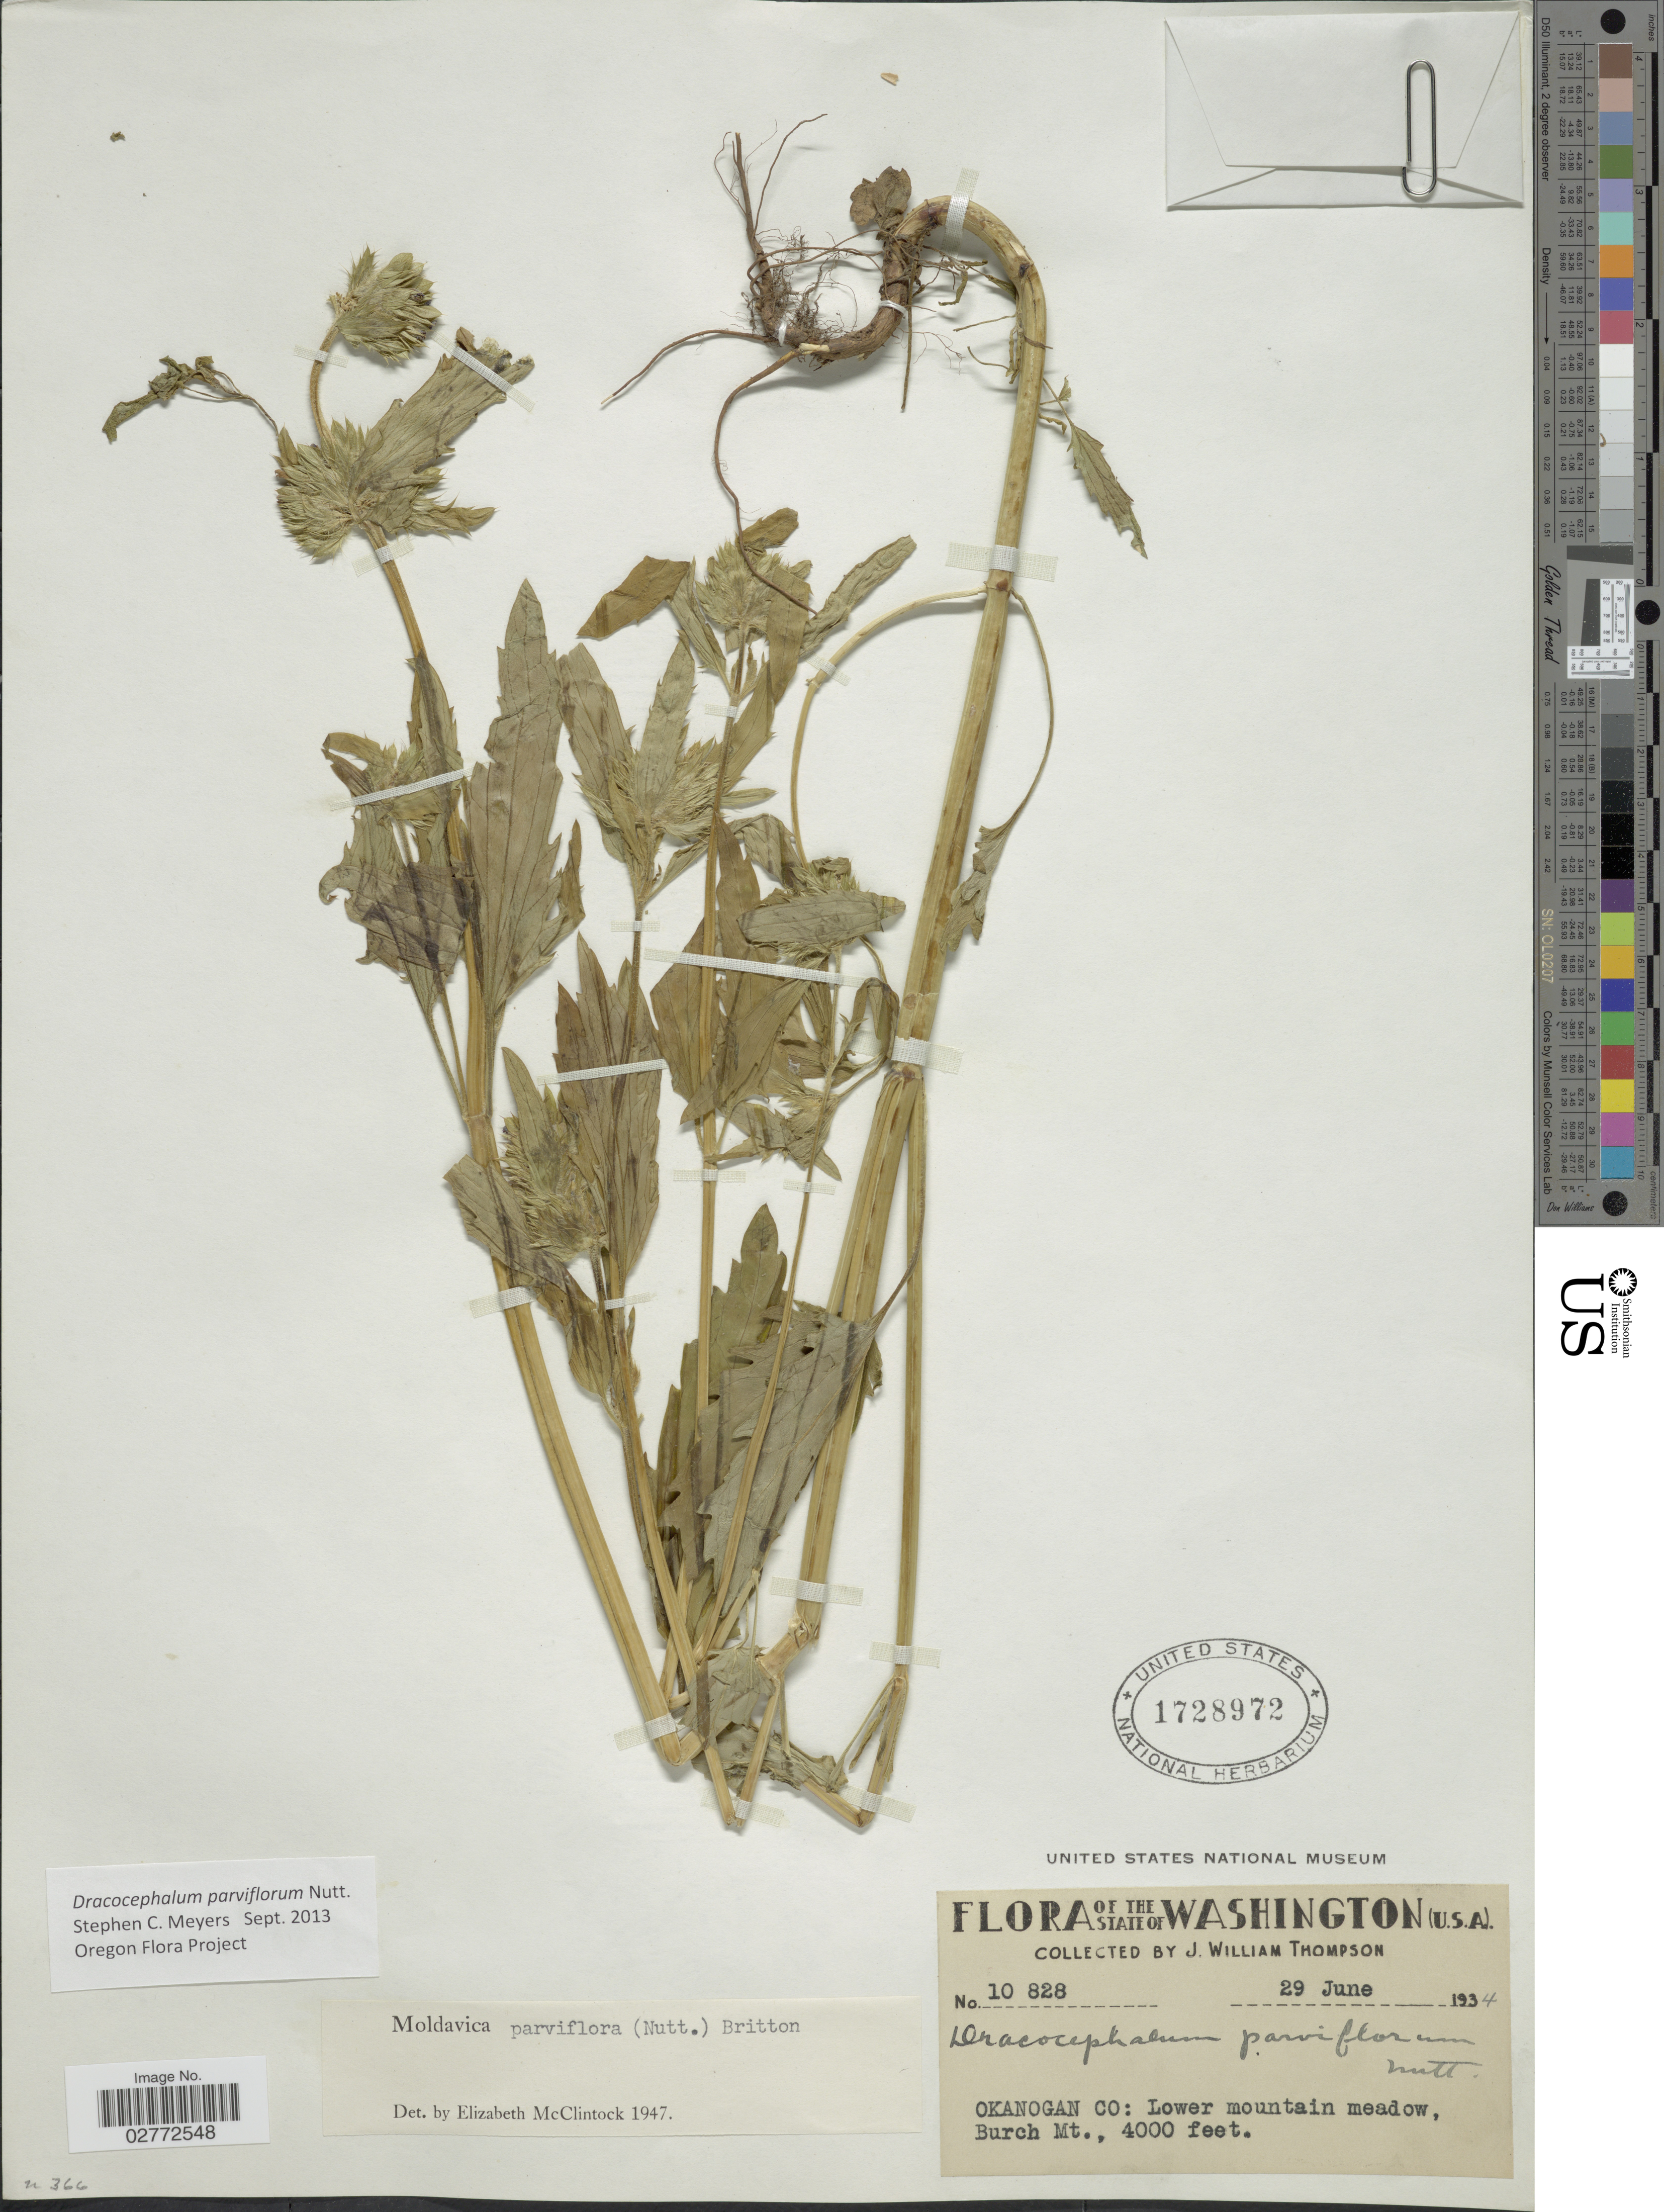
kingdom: Plantae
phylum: Tracheophyta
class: Magnoliopsida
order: Lamiales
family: Lamiaceae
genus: Dracocephalum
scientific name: Dracocephalum parviflorum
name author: Nutt.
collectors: J. W. Thompson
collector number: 10828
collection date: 1934-06-29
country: United States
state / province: Washington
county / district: Okanogan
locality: Okanogan Co: Lower mountain meadow, Burch Mt.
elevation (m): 1219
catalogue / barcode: US 1728972